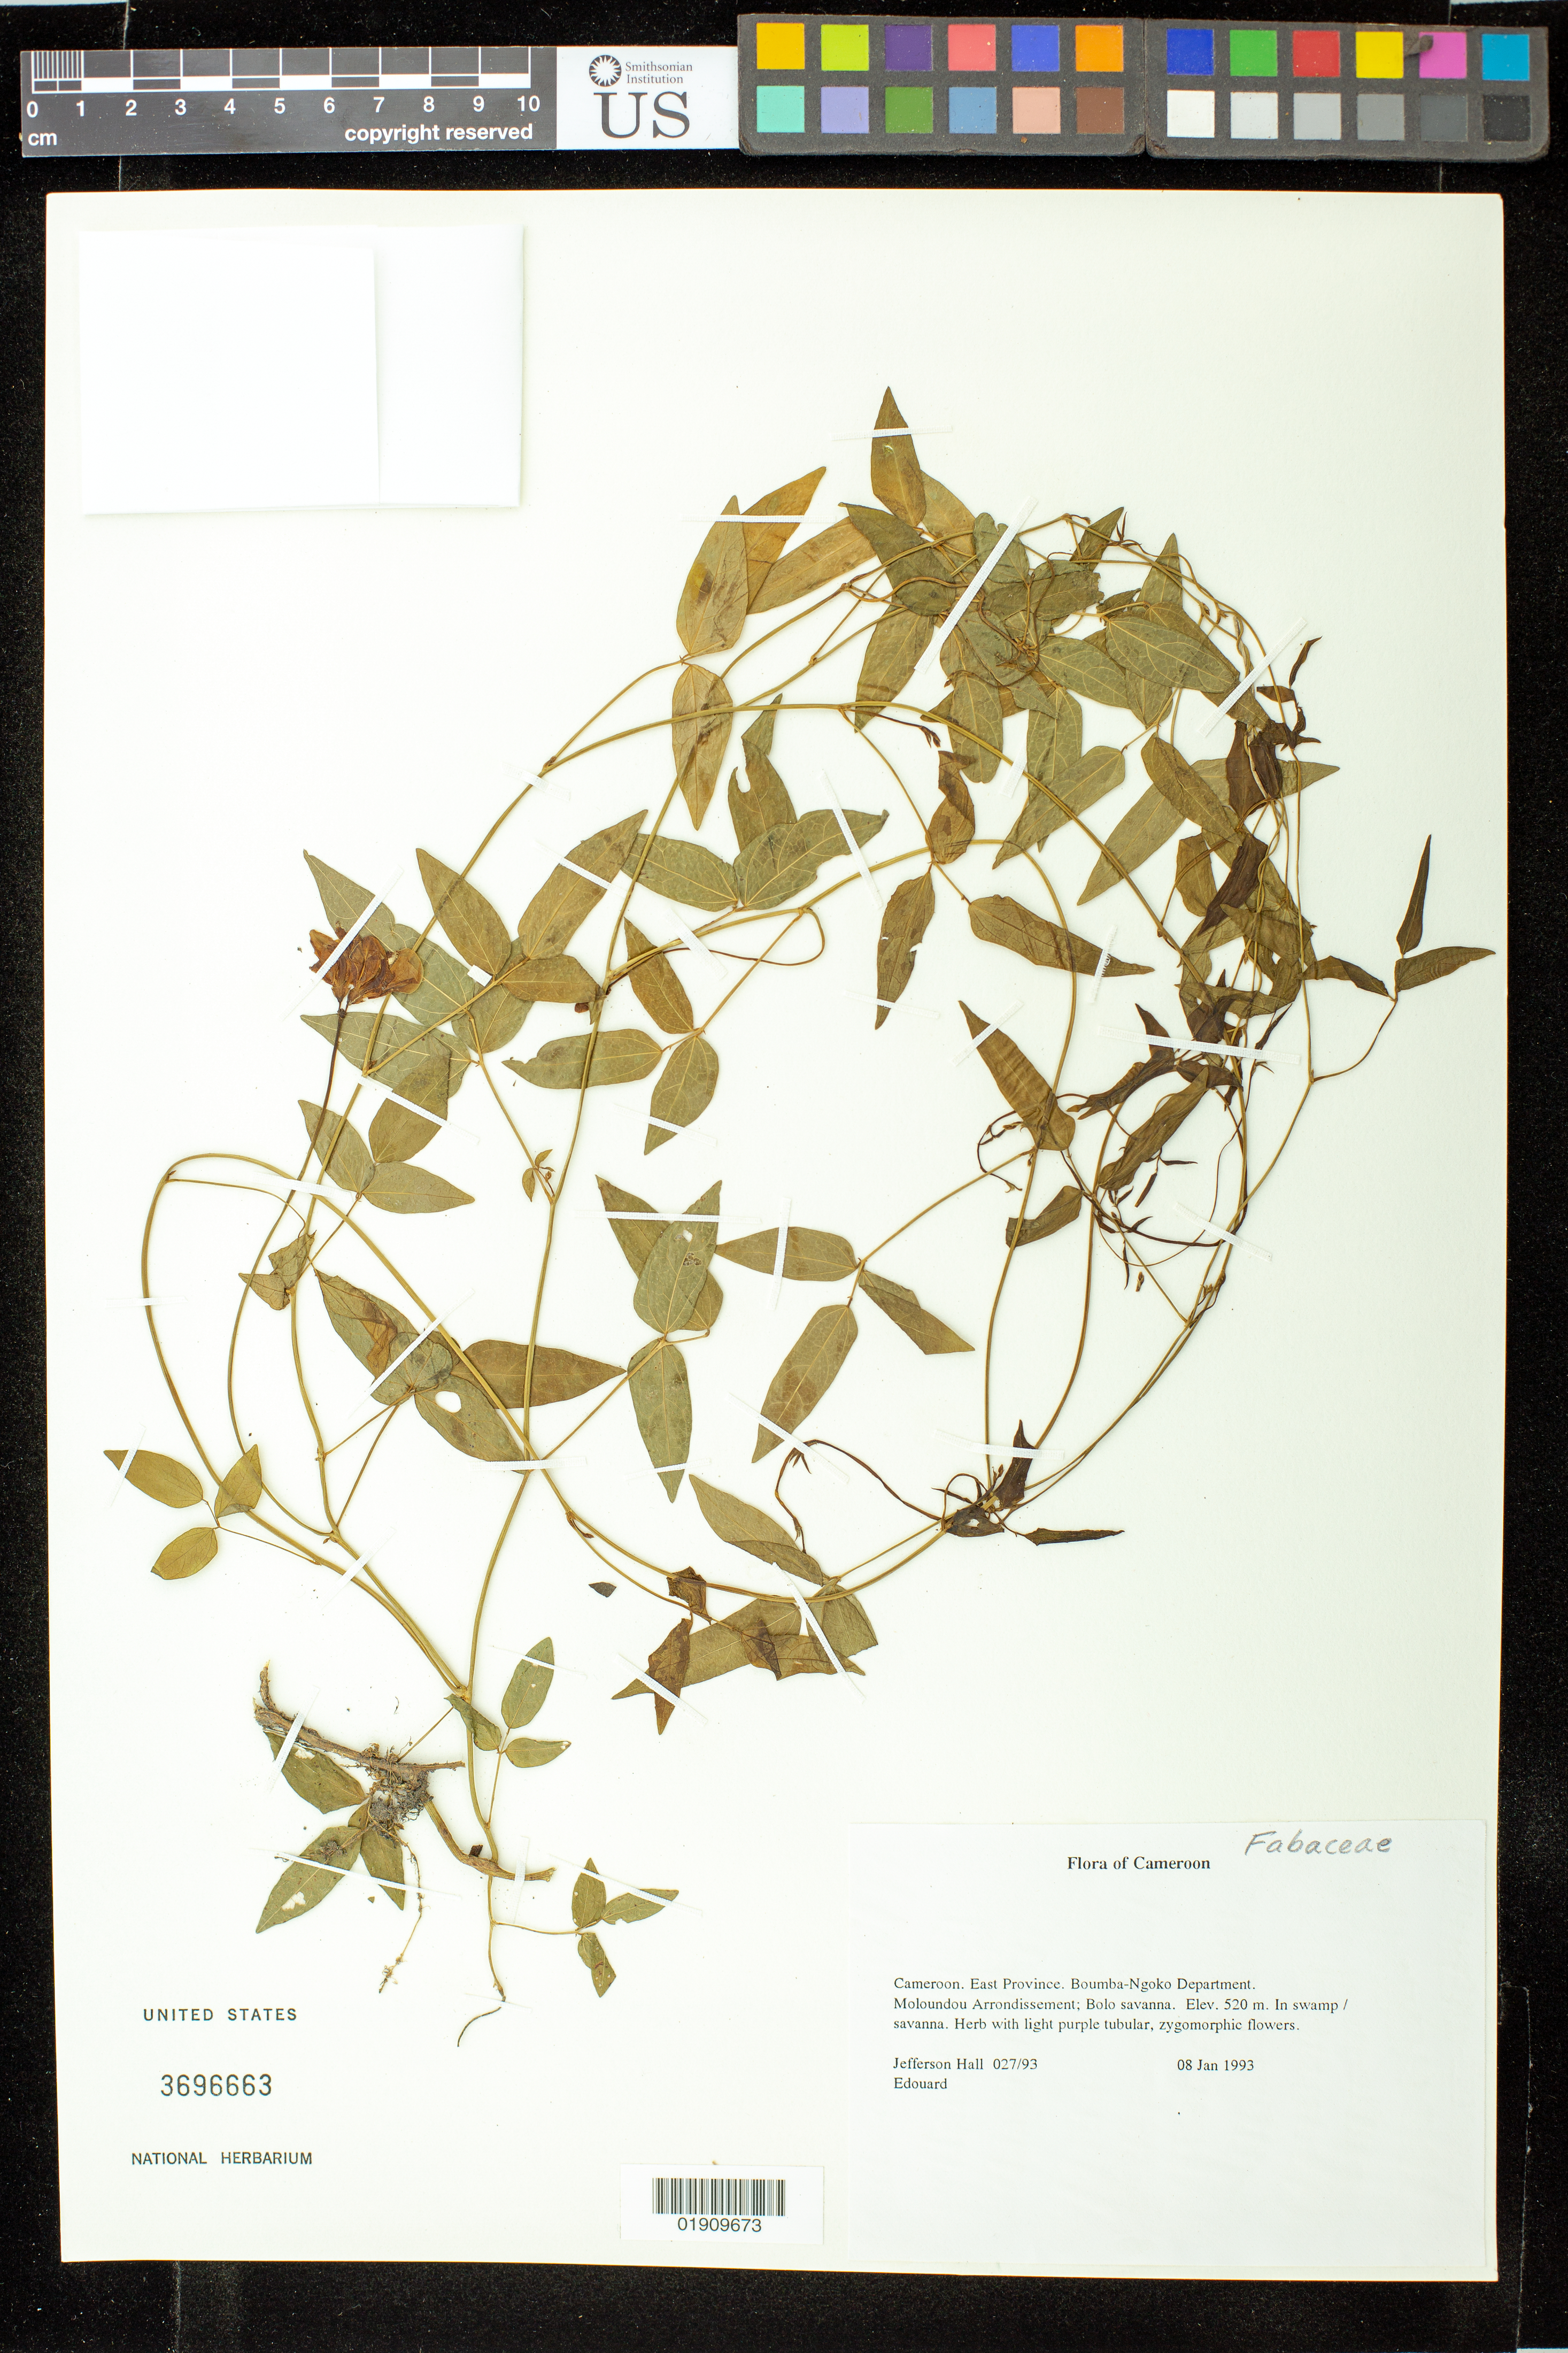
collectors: J. Hall & -. Edouard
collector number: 027/93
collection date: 1993-01-08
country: Cameroon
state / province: Est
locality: Boumba-Ngoko Department. Boumba-Ngoko Department. Moloundou Arroundissement; Bolo savanna.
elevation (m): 520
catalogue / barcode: US 3696663